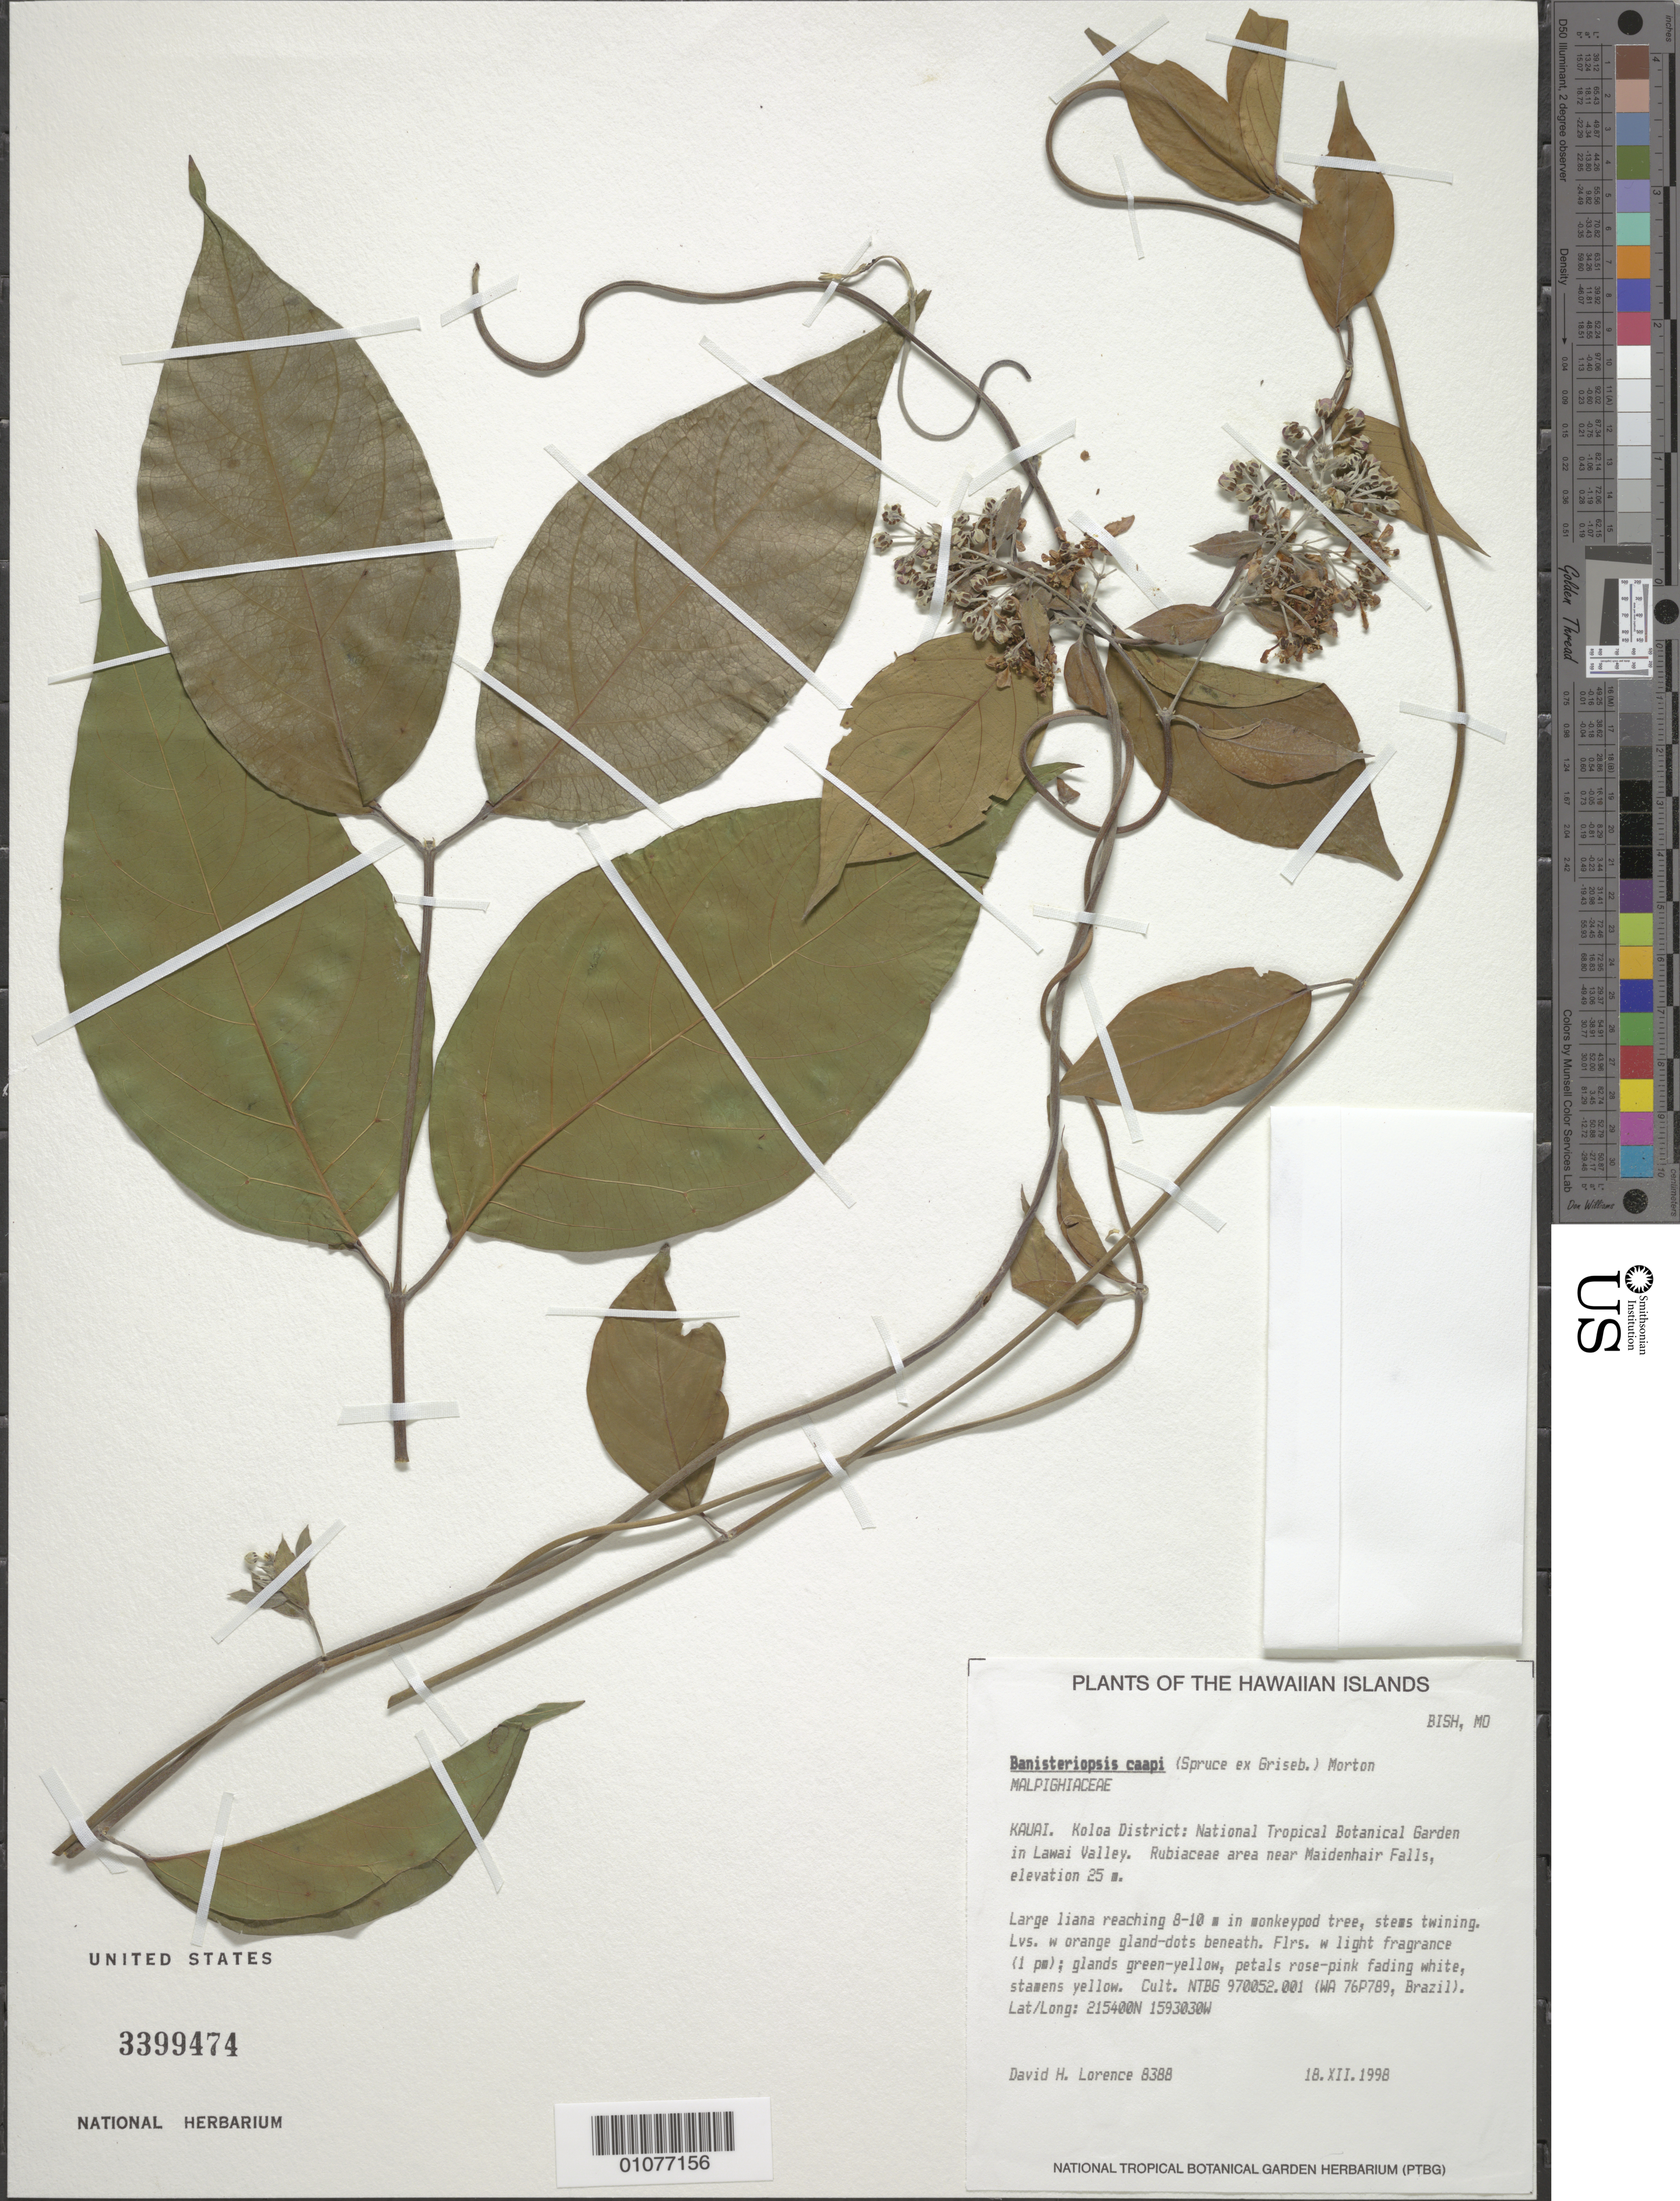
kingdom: Plantae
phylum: Tracheophyta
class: Magnoliopsida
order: Malpighiales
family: Malpighiaceae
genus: Banisteriopsis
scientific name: Banisteriopsis caapi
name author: (Spruce ex Griseb.) C.V. Morton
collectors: D. Lorence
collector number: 8388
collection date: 1998-12-18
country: United States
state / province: Hawaii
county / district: Kauai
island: Kaua'i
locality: Koloa District, National Tropical Botanical Garden in Lawai Valley, Rubiaceae area near Maidenhair Falls.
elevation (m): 25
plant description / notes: NTBG 970052 (WA 76P789, Brazil).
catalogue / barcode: US 3399474